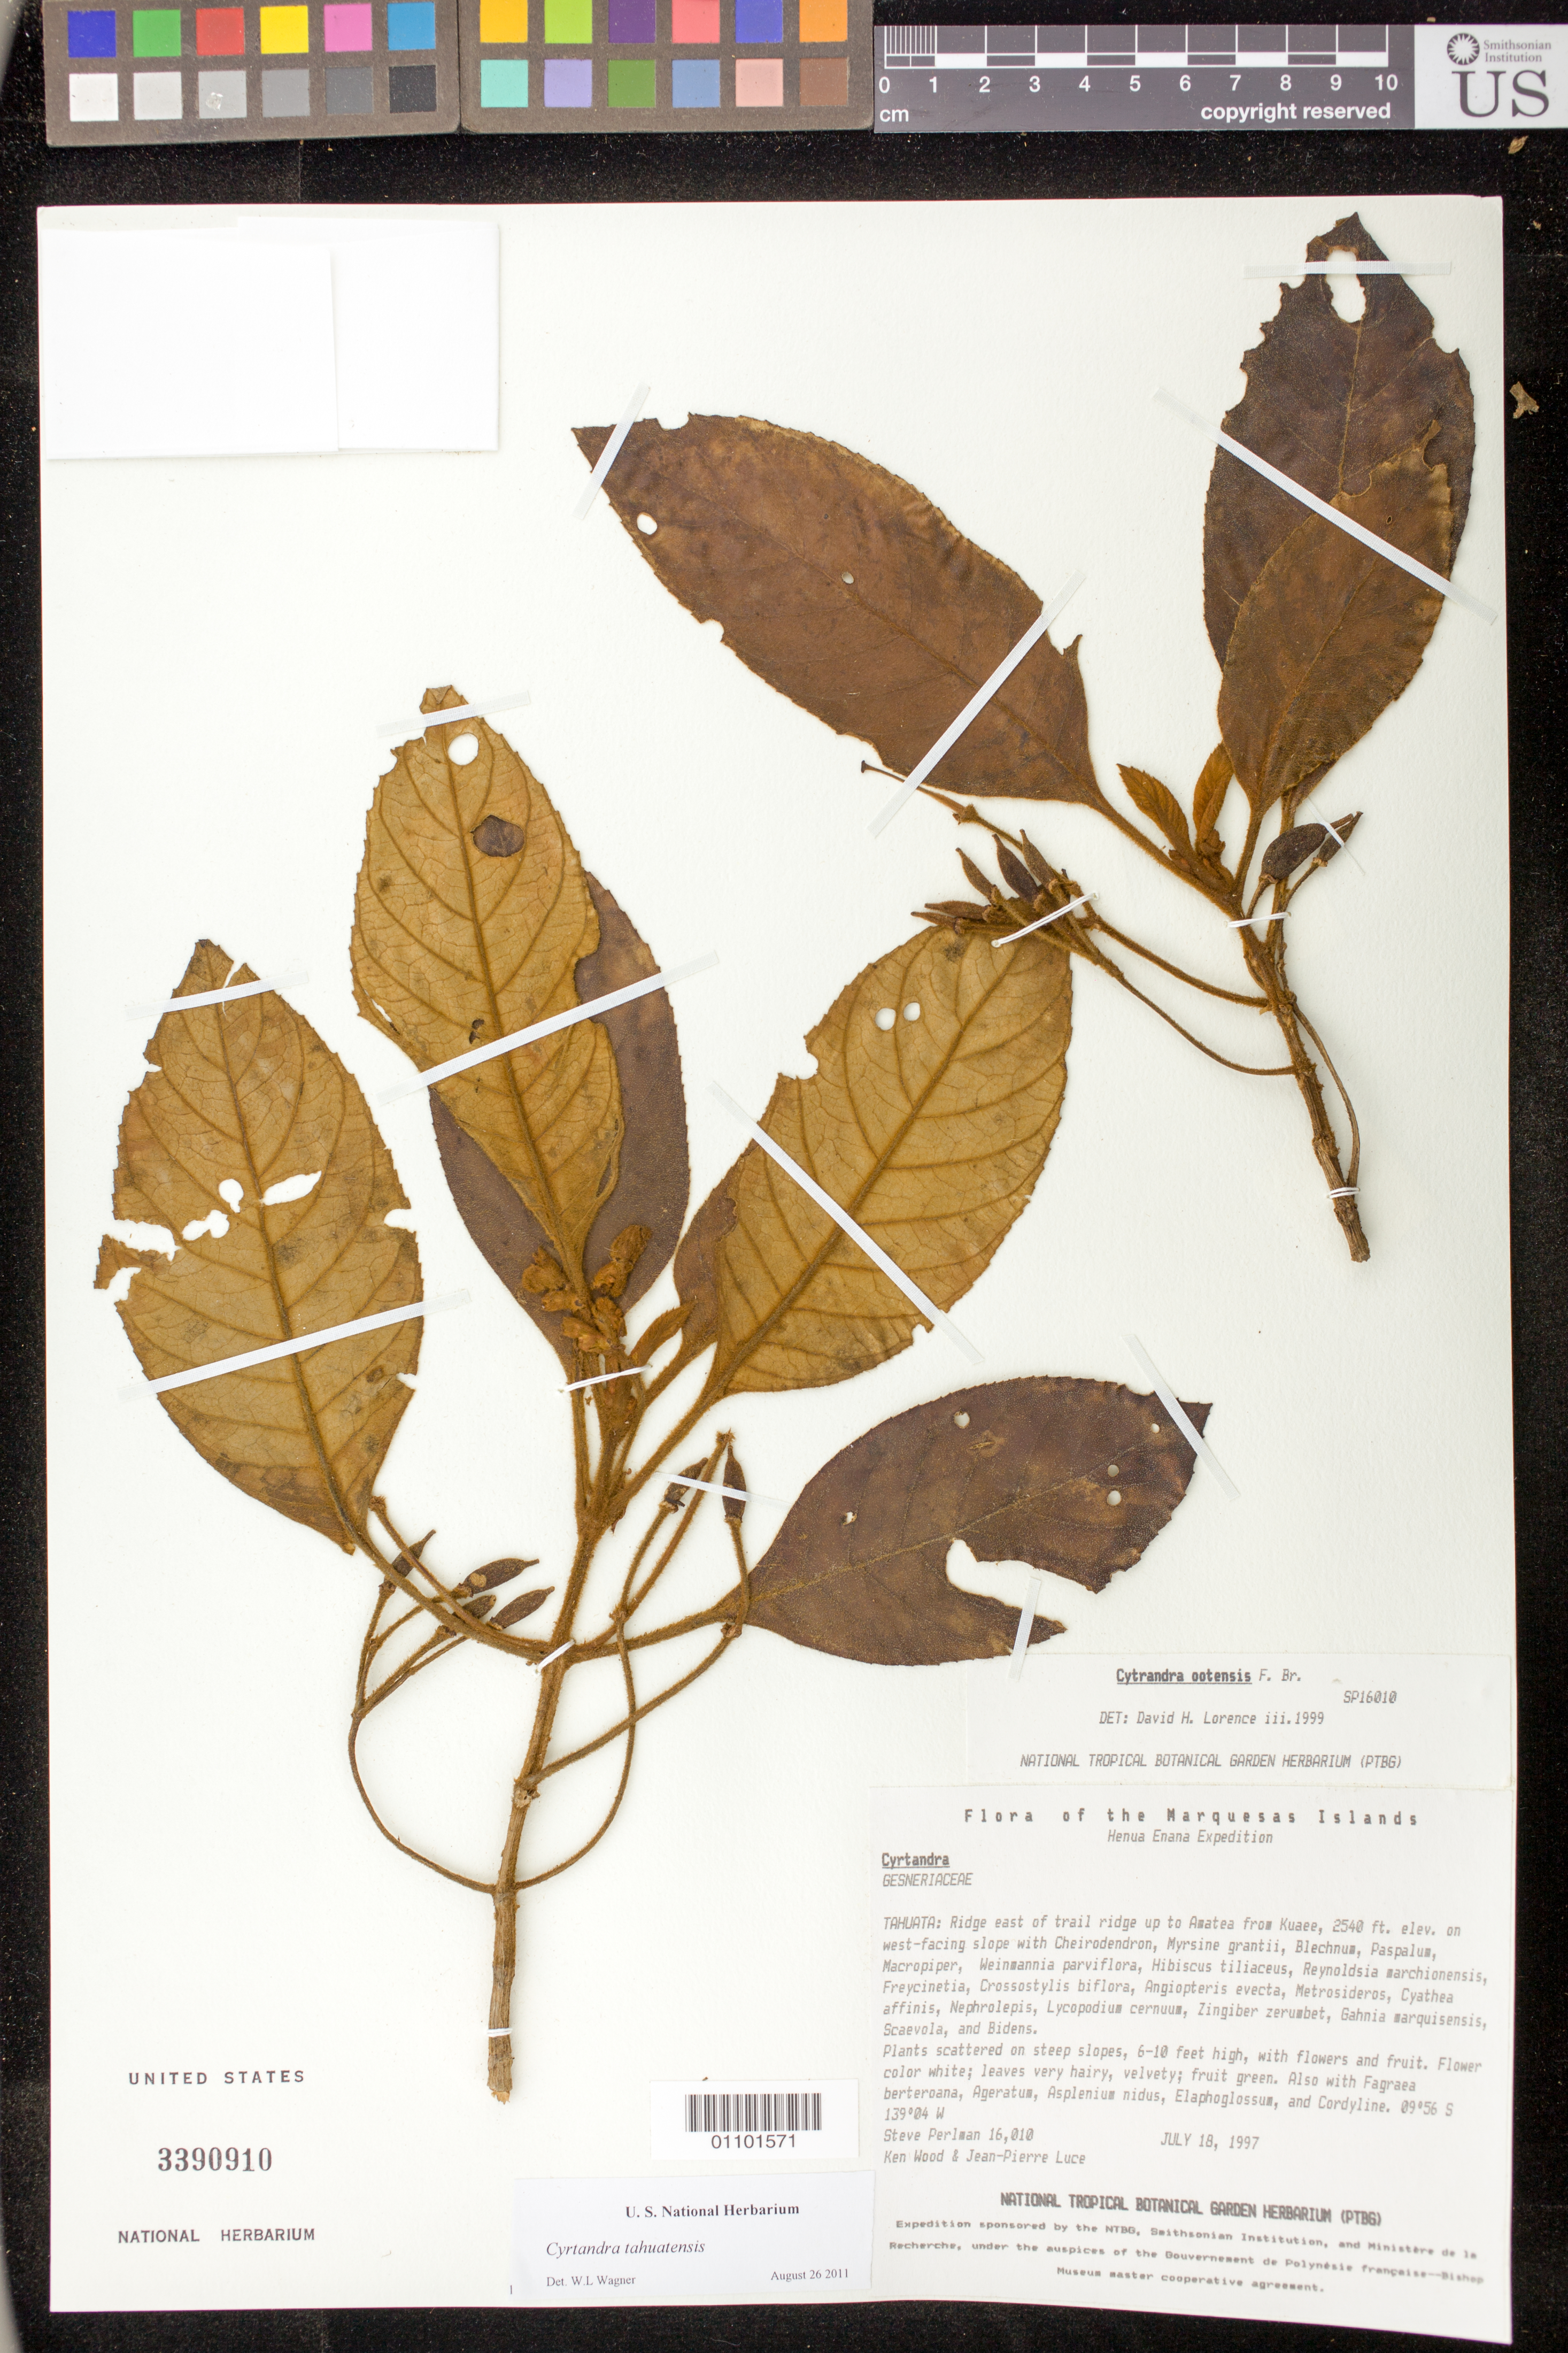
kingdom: Plantae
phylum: Tracheophyta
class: Magnoliopsida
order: Lamiales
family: Gesneriaceae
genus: Cyrtandra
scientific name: Cyrtandra tahuatensis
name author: Fosberg & Sachet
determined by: Wagner, W. L., (BOT), Smithsonian Institution - National Museum of Natural History (UNITED STATES)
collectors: S. P. Perlman, K. R. Wood & J. Luce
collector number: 16010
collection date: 1997-07-18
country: French Polynesia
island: Tahuata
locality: Ridge E of trail ridge up to Amatea from Kuaee, W facing slope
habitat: Plants scattered on steep slopes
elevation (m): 774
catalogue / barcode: US 3390910